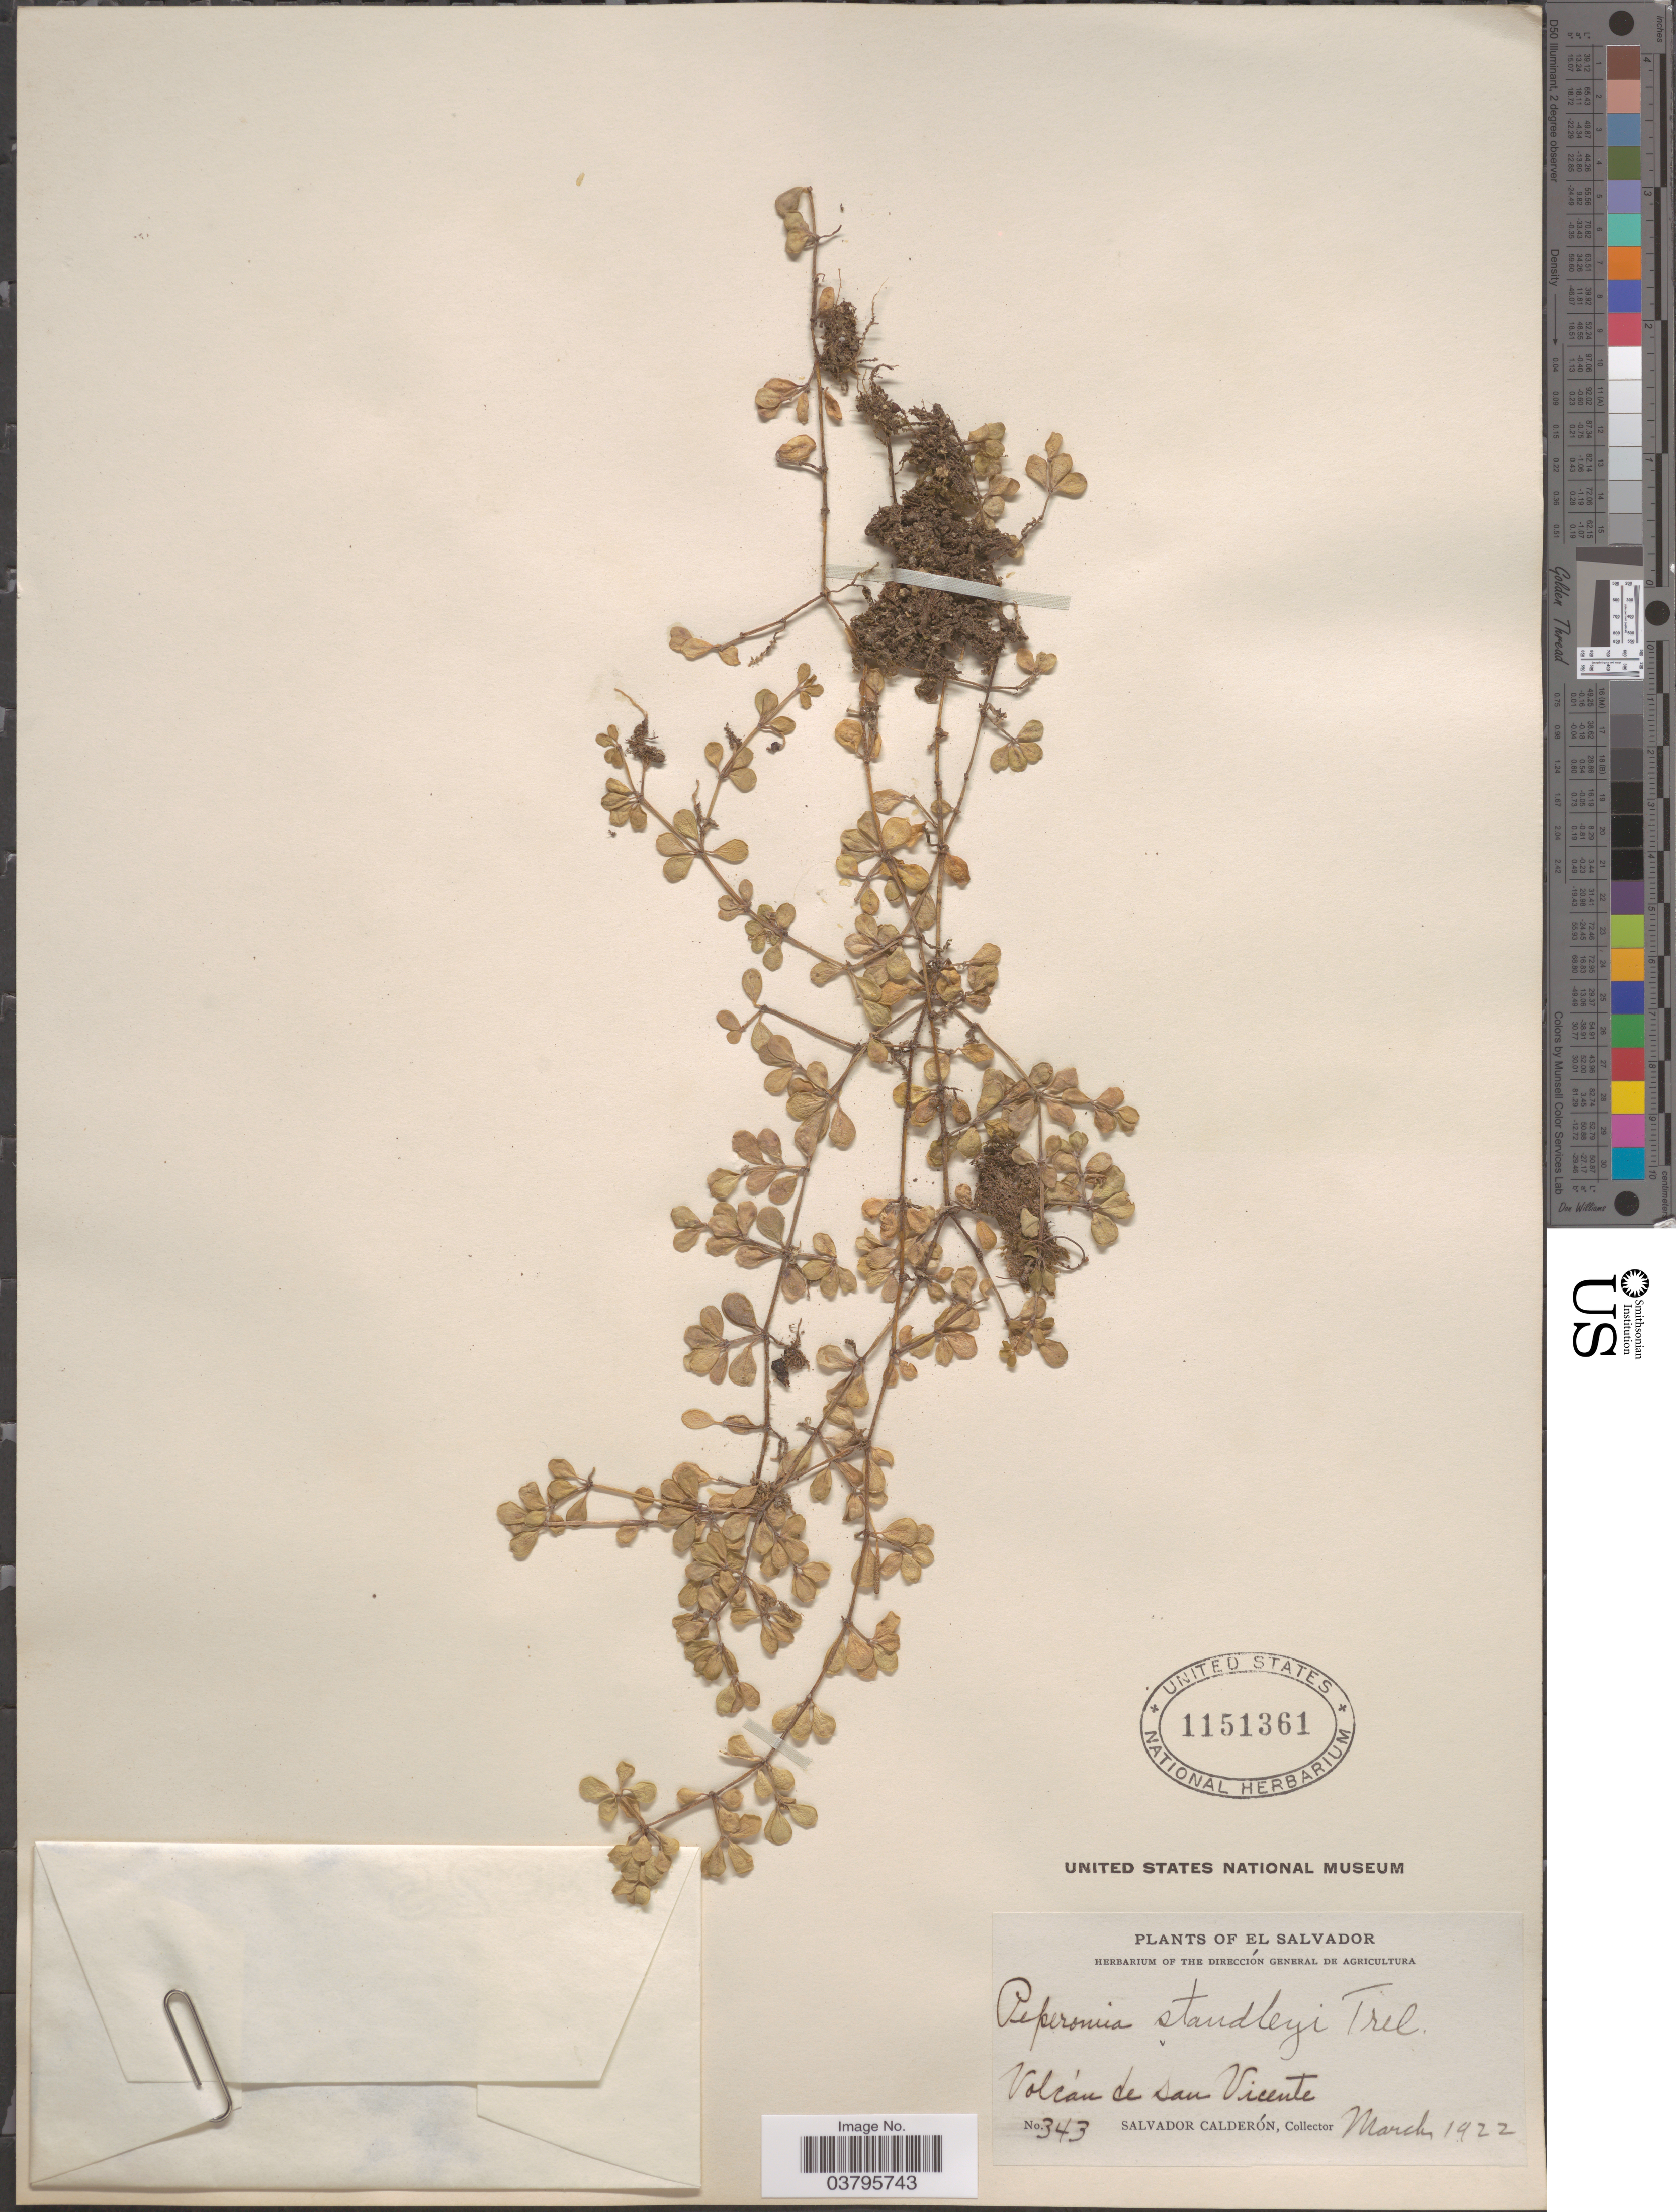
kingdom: Plantae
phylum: Tracheophyta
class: Magnoliopsida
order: Piperales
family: Piperaceae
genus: Peperomia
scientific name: Peperomia hoffmannii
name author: C. DC.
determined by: Jiménez, José Estaban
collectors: S. Calderón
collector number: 343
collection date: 1922-03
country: El Salvador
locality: Volcán de San Vicente.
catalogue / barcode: US 1151361